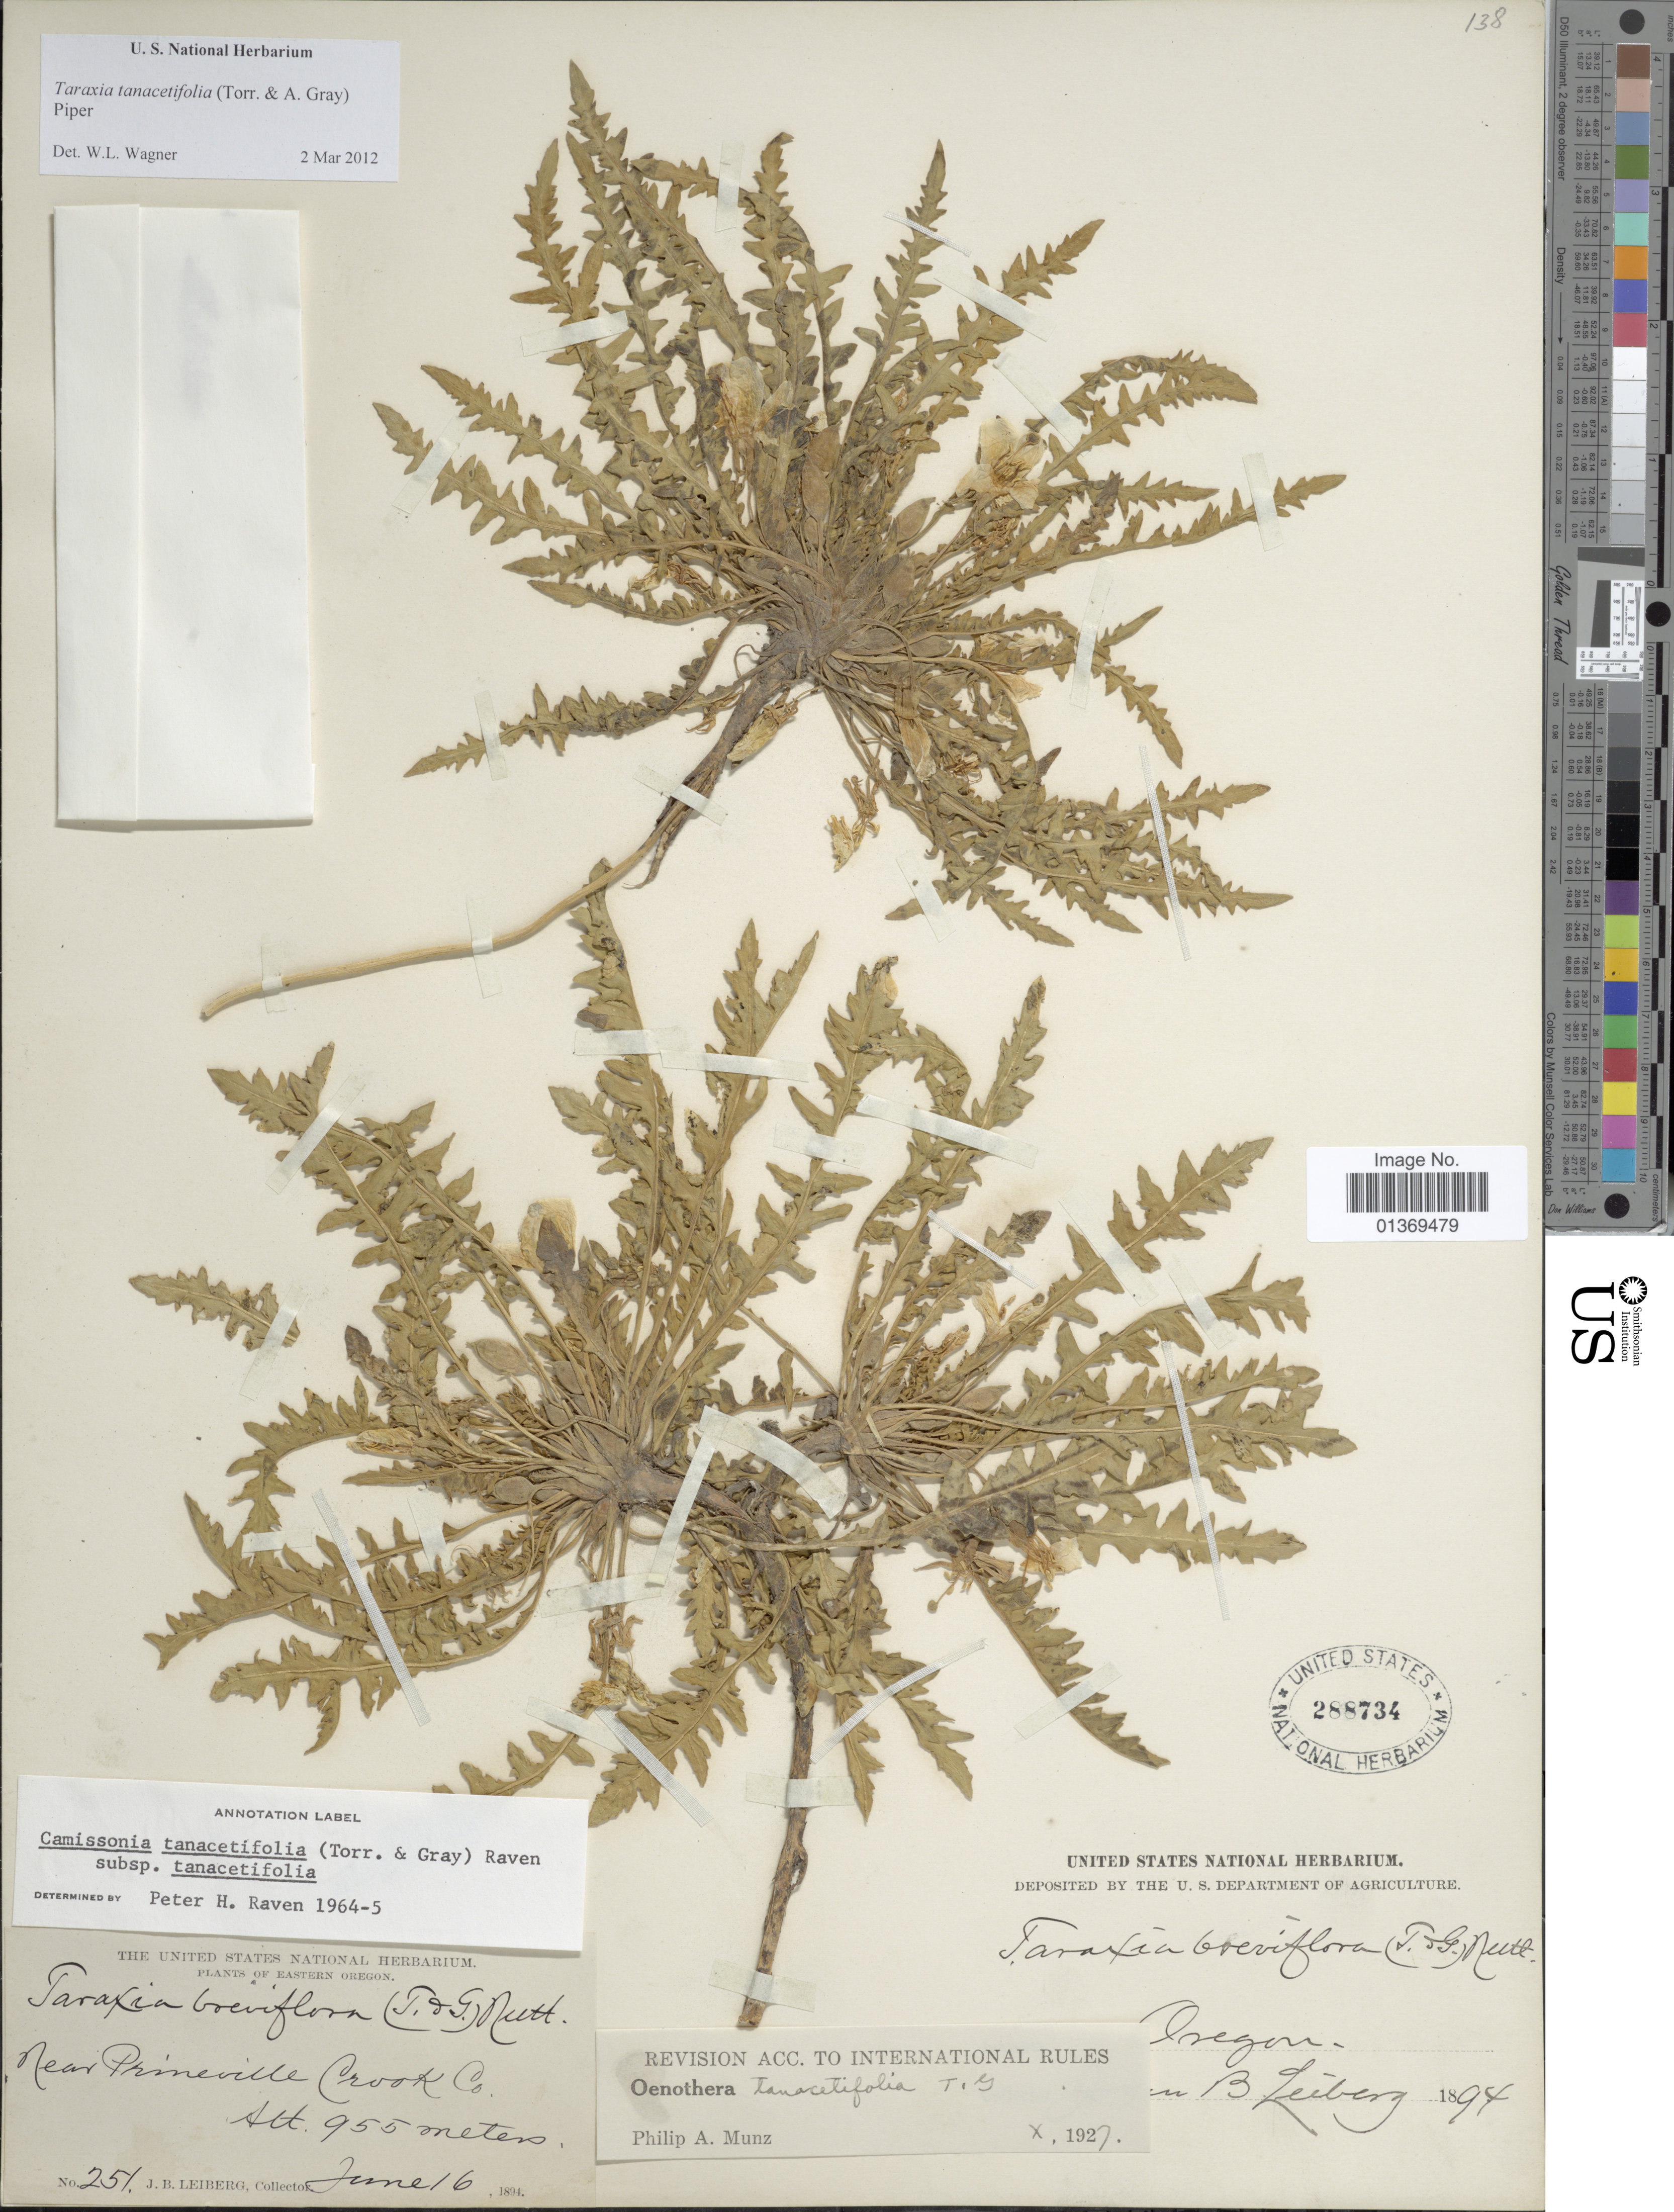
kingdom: Plantae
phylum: Tracheophyta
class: Magnoliopsida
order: Myrtales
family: Onagraceae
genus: Taraxia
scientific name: Taraxia tanacetifolia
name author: (Torr. & A. Gray) Piper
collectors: J. B. Leiberg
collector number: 251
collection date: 1894-06-16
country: United States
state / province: Oregon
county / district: Crook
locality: Eastern Oregon. Near Prineville, Crook Co.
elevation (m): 955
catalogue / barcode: US 288734